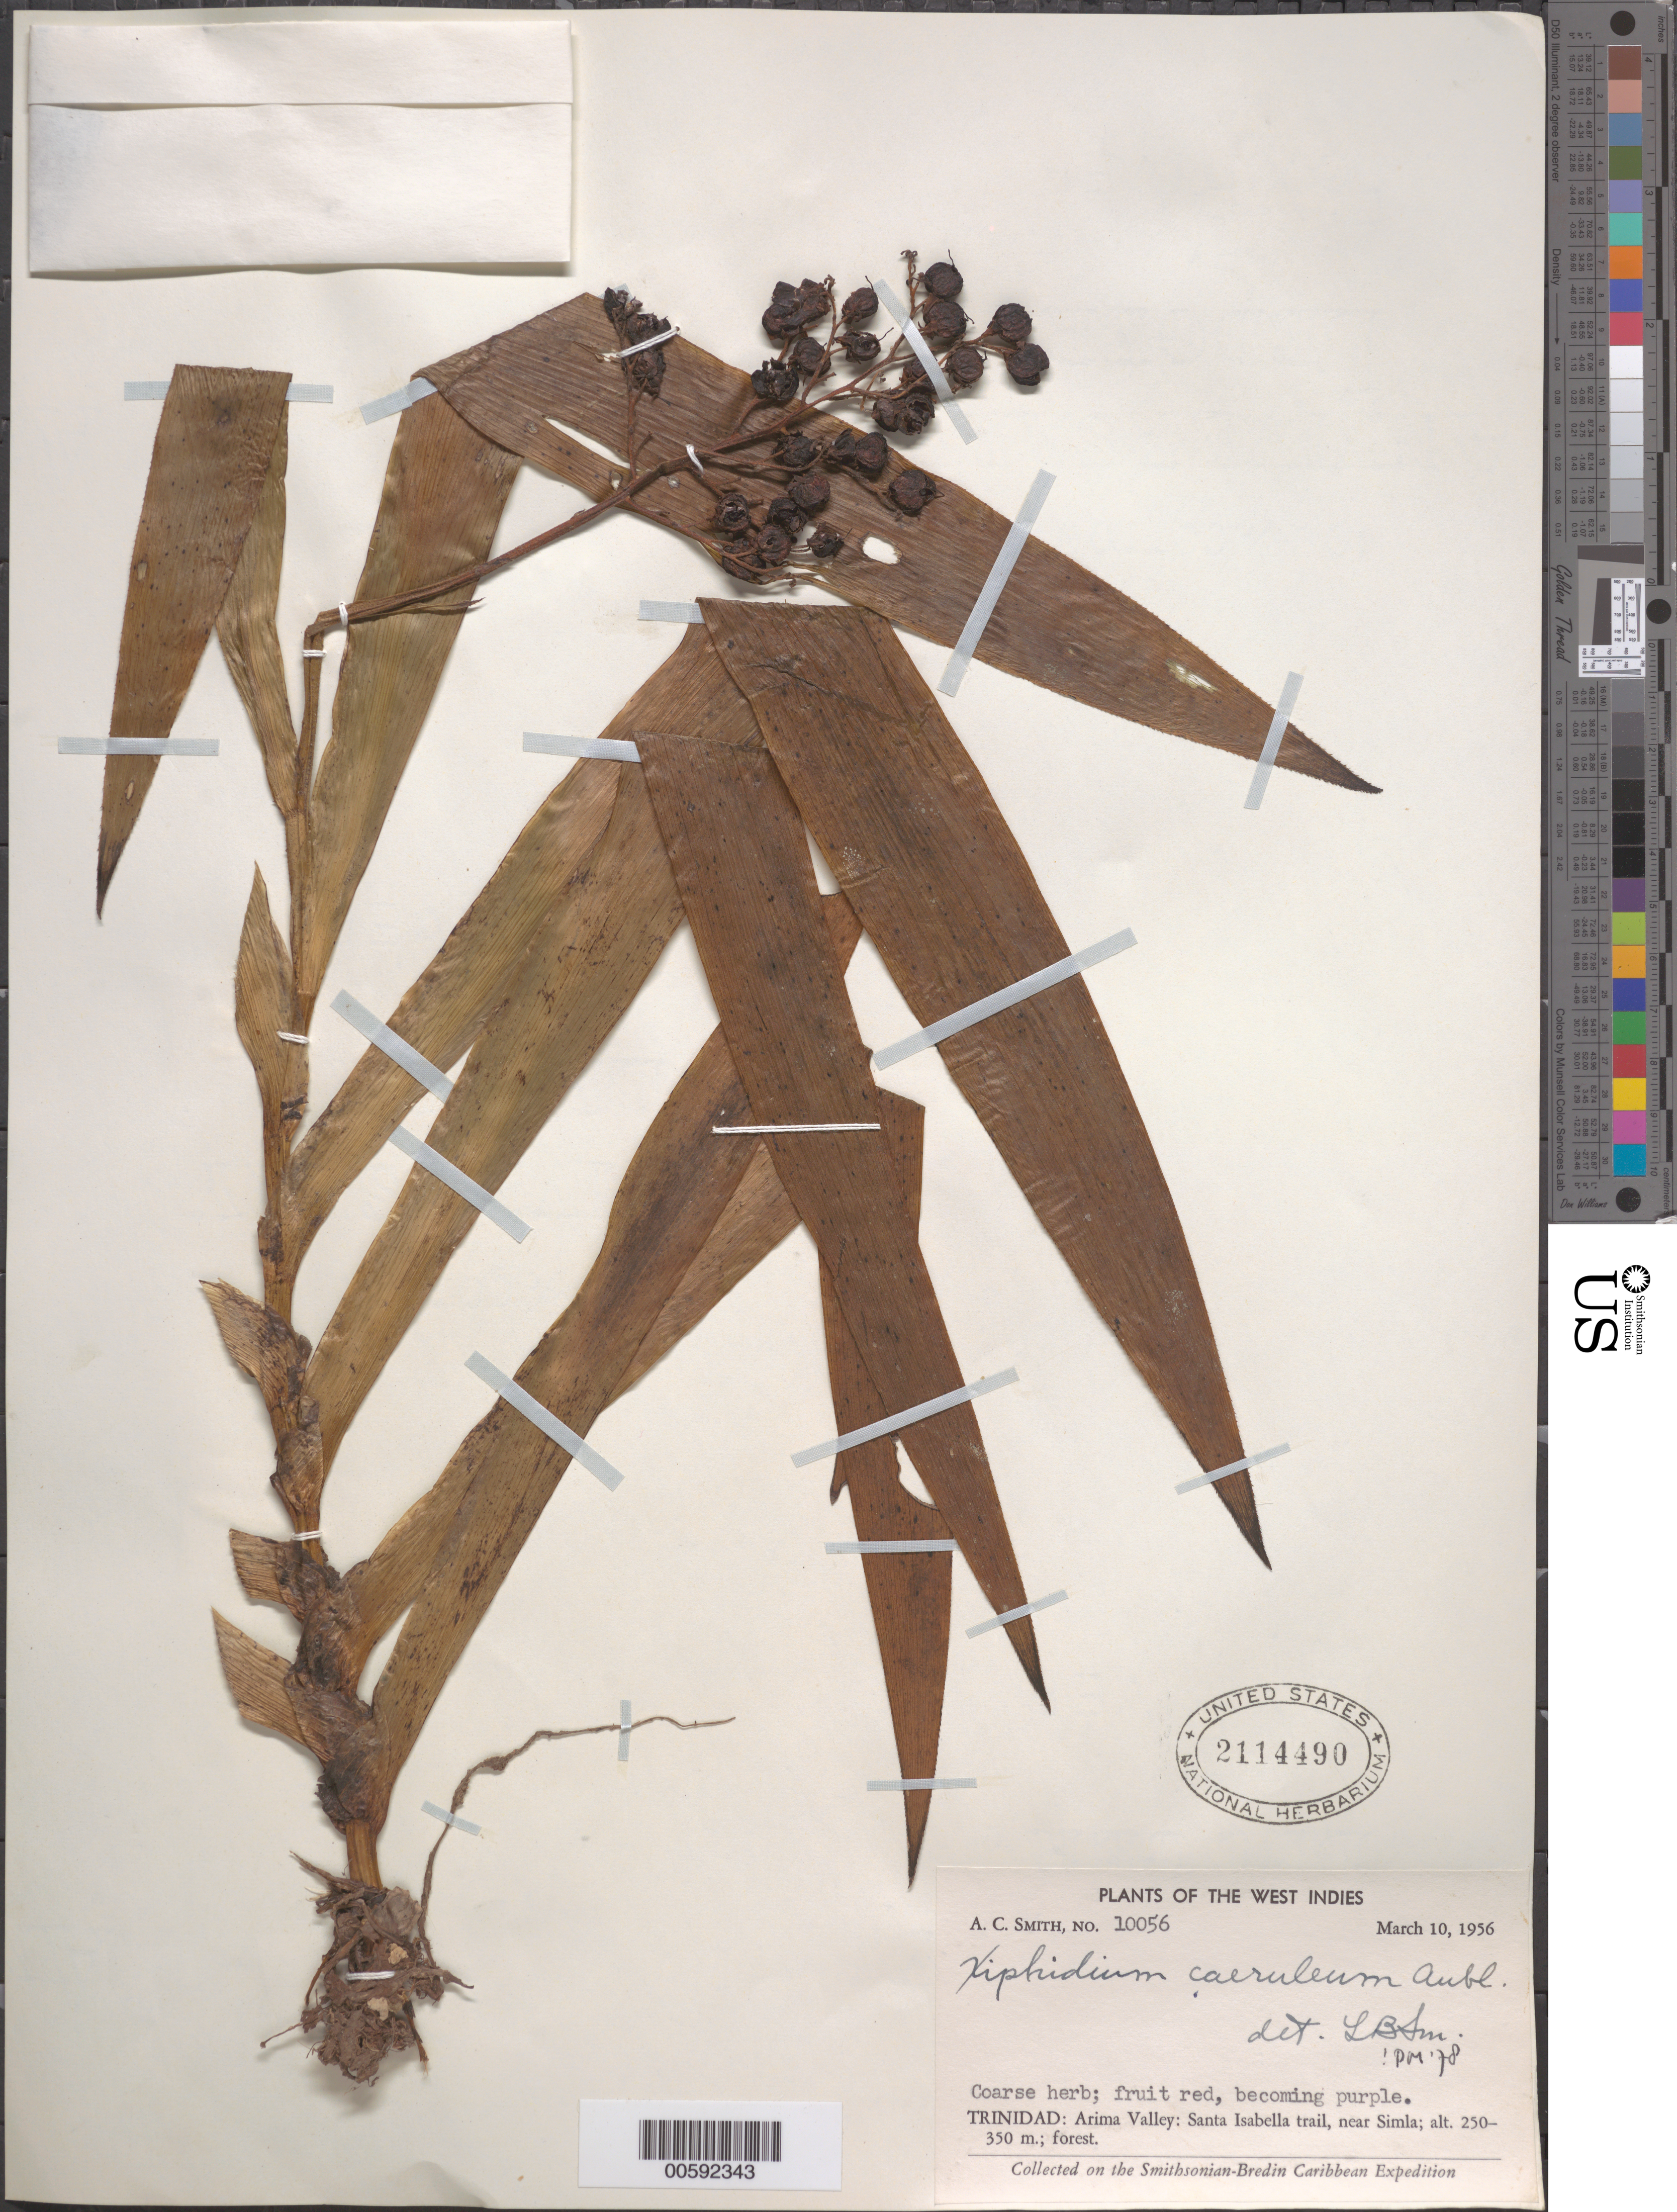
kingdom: Plantae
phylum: Tracheophyta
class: Liliopsida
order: Commelinales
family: Haemodoraceae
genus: Xiphidium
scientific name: Xiphidium caeruleum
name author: Aubl.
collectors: A. C. Smith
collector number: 10056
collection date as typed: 10 Mar 1956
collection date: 1956-03-10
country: Trinidad and Tobago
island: Trinidad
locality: Arima Valley, Santa Isabella Trail, near Simla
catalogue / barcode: US 2114490